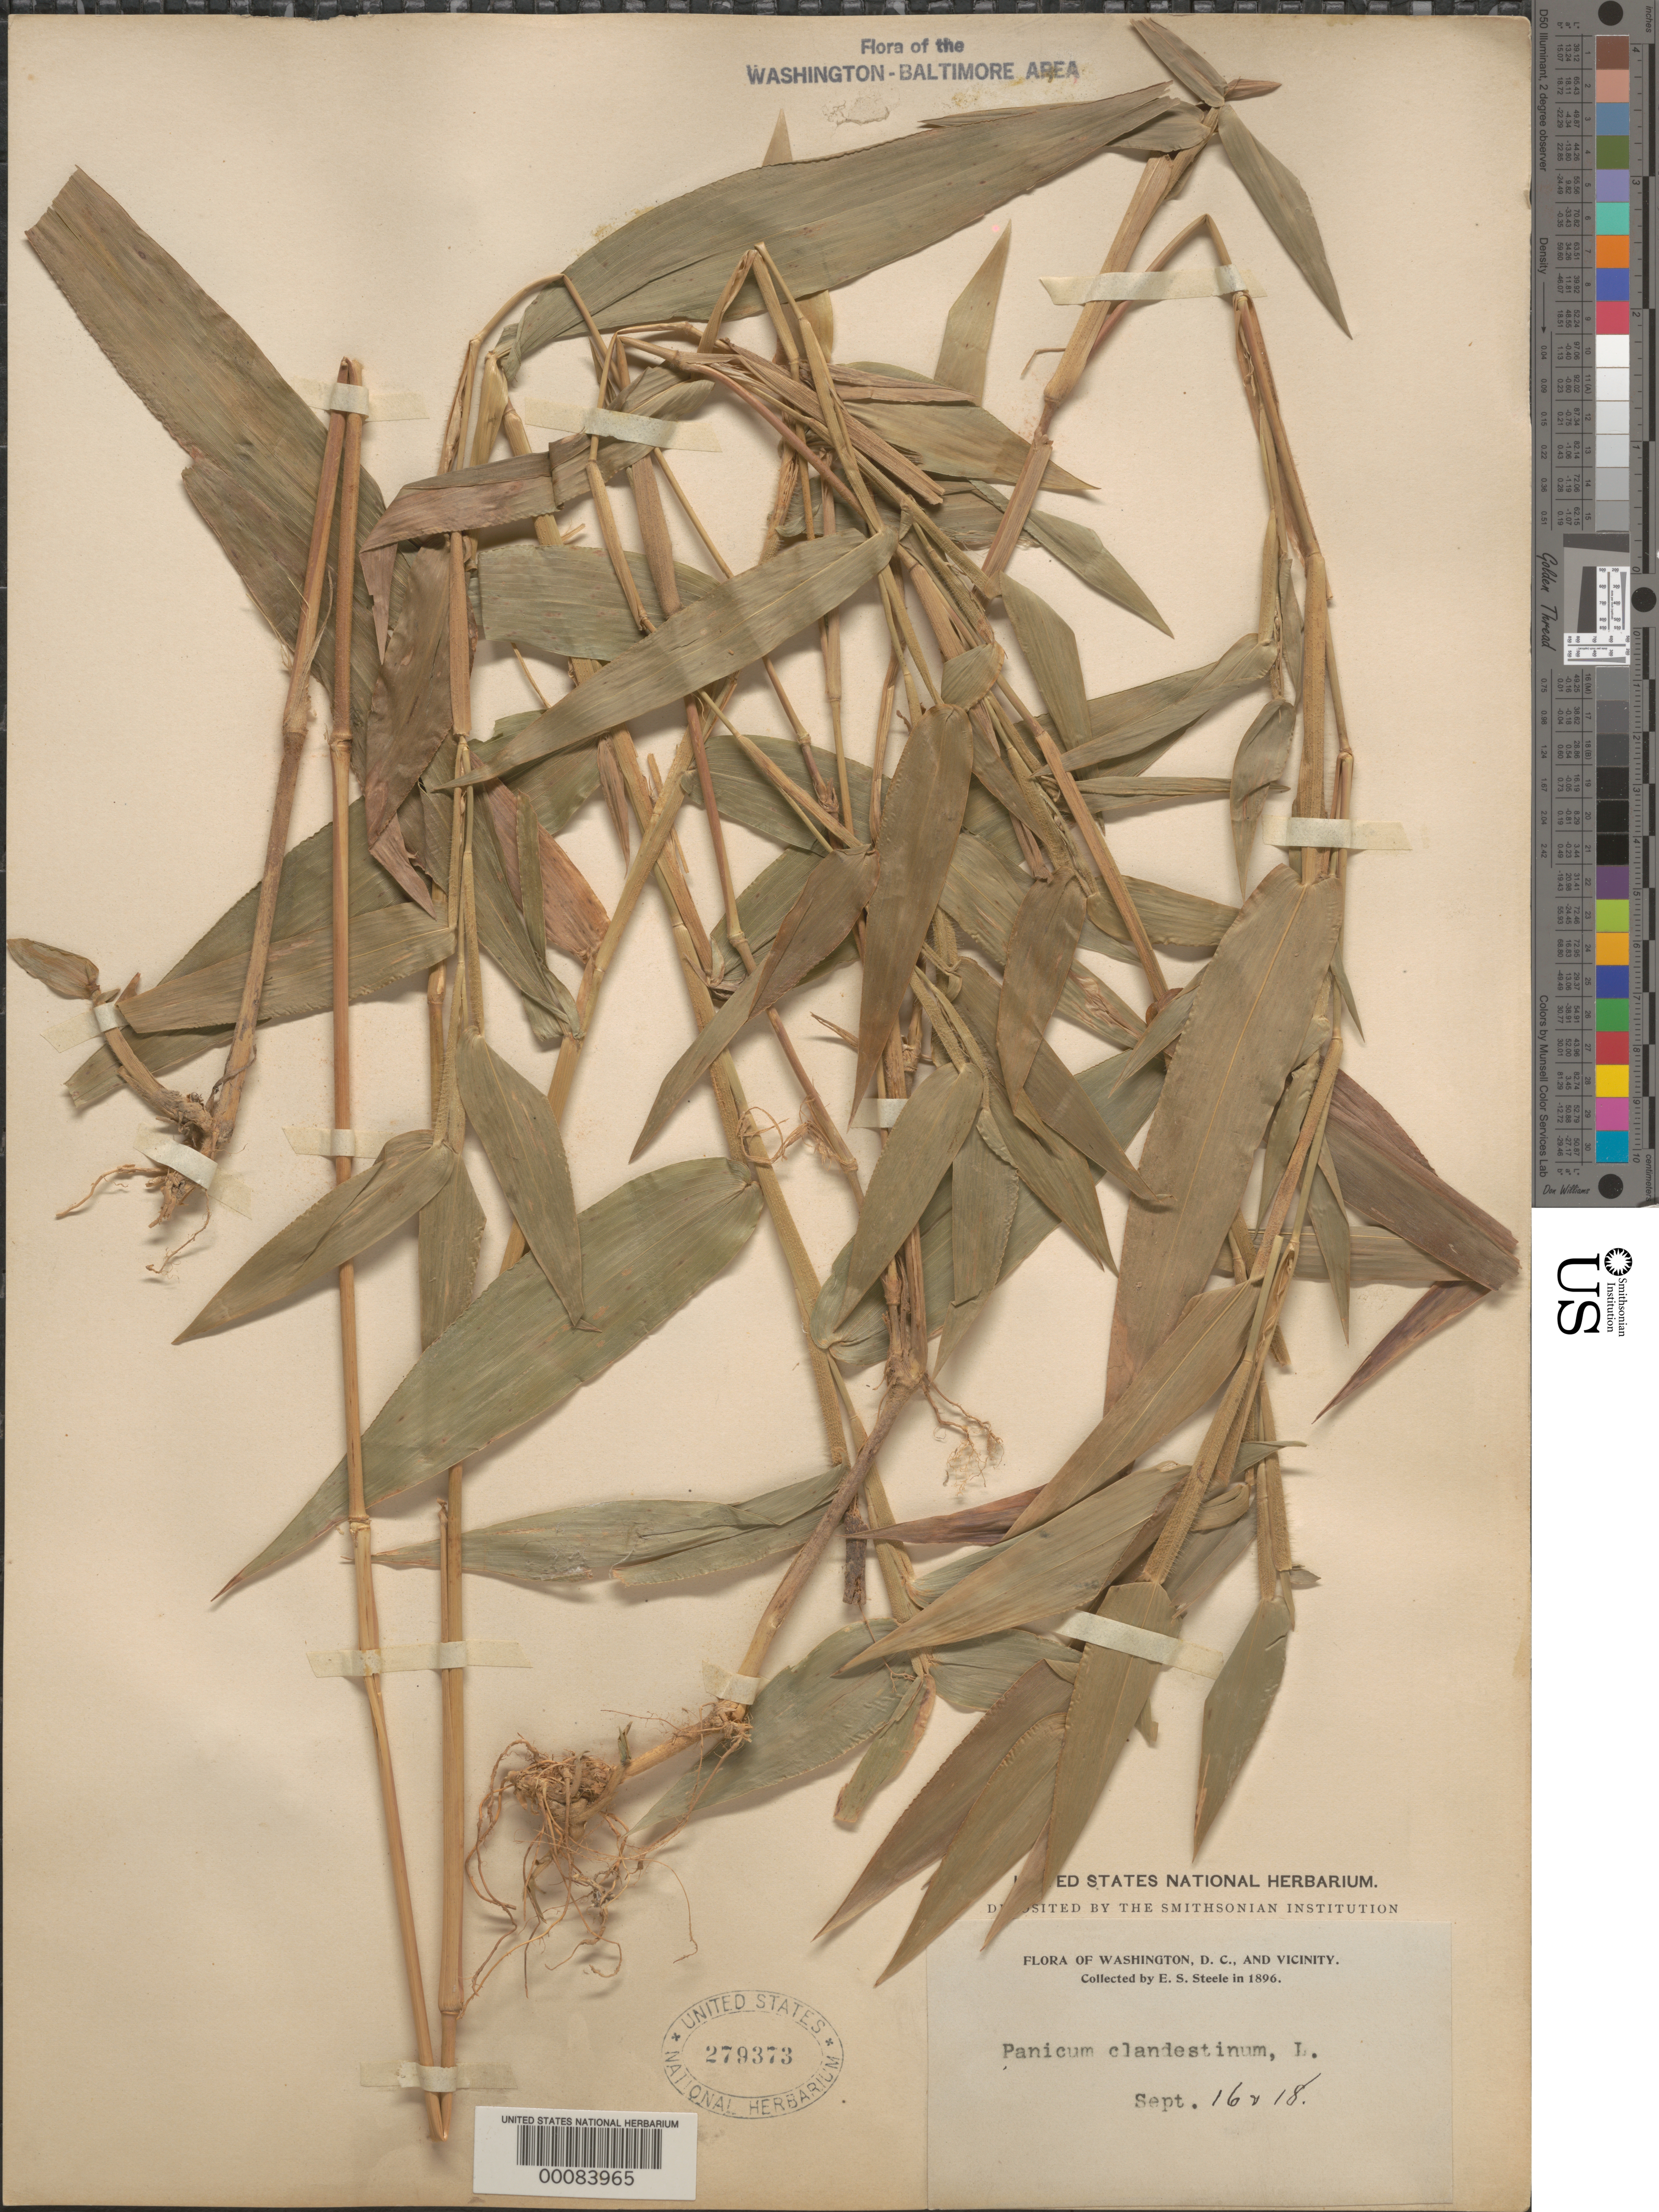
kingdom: Plantae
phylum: Tracheophyta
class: Liliopsida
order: Poales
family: Poaceae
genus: Dichanthelium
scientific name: Dichanthelium clandestinum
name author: (L.) Gould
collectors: E. Steele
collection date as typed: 16 Sep 1896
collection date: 1896-09-16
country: United States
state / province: District of Columbia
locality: Washington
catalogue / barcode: US 279373